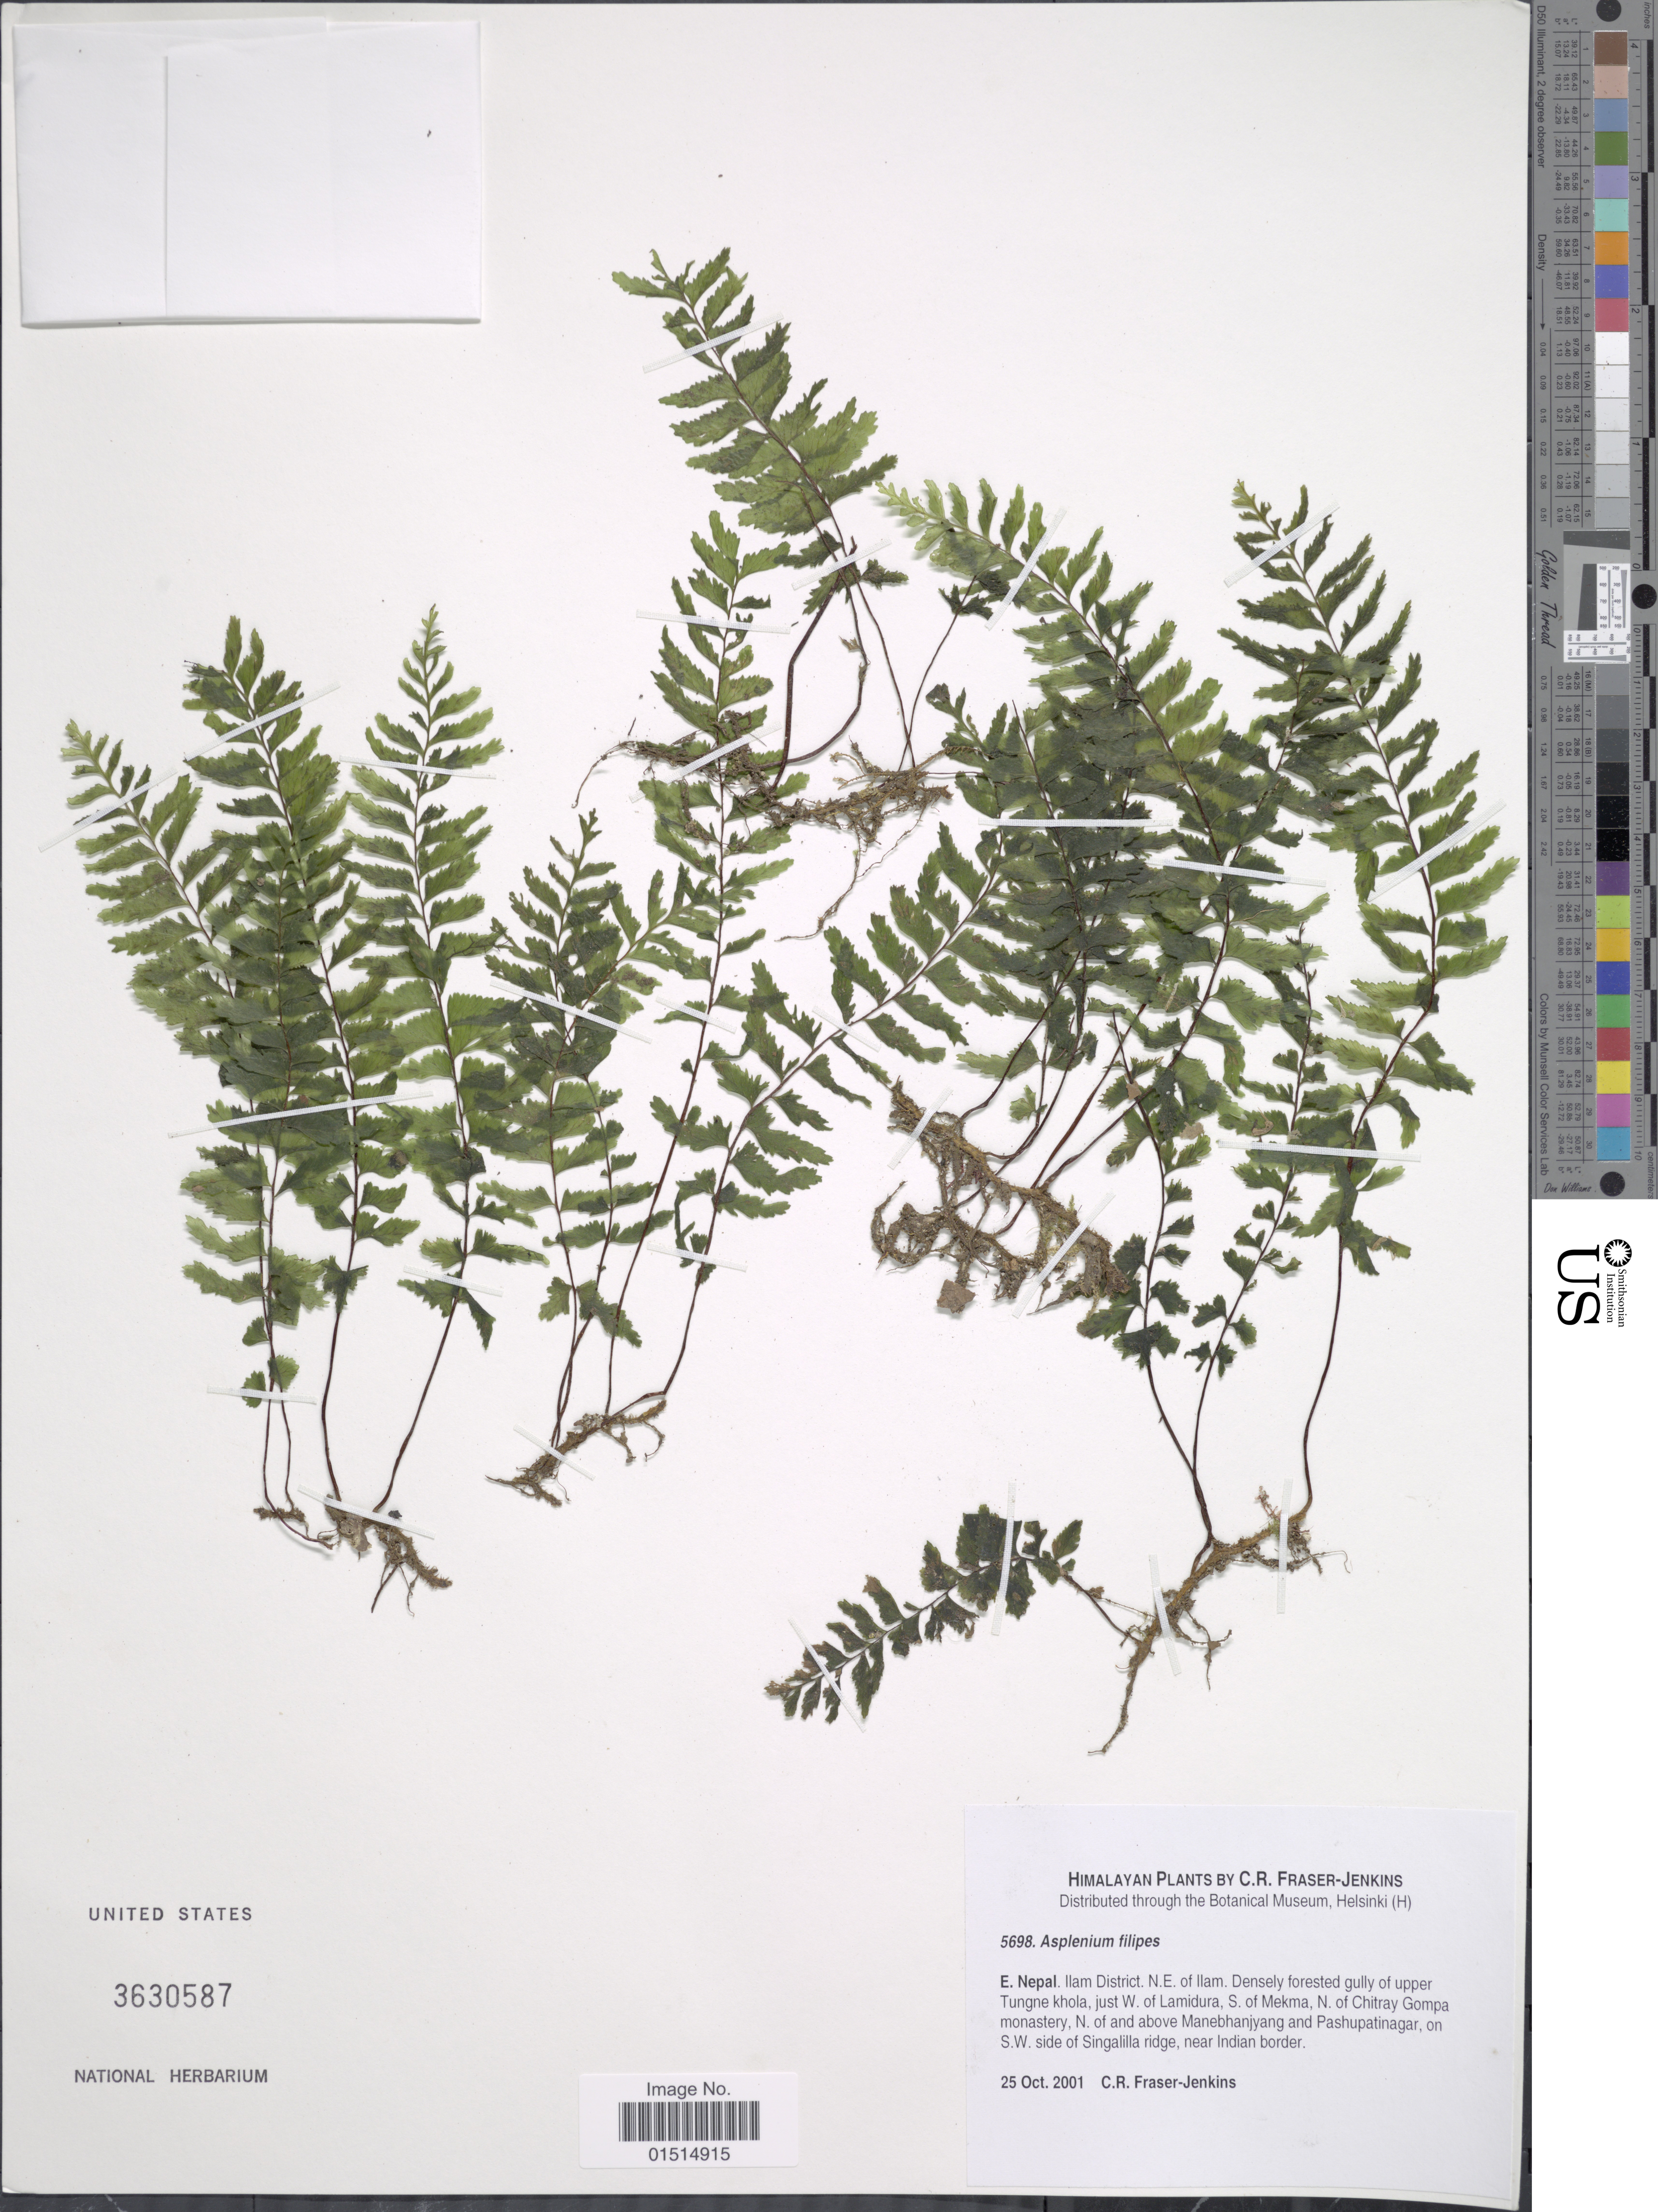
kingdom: Plantae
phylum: Tracheophyta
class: Polypodiopsida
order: Polypodiales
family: Aspleniaceae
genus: Asplenium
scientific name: Asplenium filipes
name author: Copel.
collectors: C. R. Fraser-Jenkins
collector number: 5698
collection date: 2001-10-25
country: Nepal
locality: E. Nepal. Llam District. N.E. of llam. Densely forested gully of upper Tungne khola, just W. of Lamidura, S. of Mekma, N. of Chitray Gompa monastery, N. of and above Manebhanjyang and Pashupatinagar, on S.W. side of Singalila ridge, near Indian border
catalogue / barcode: US 3630587